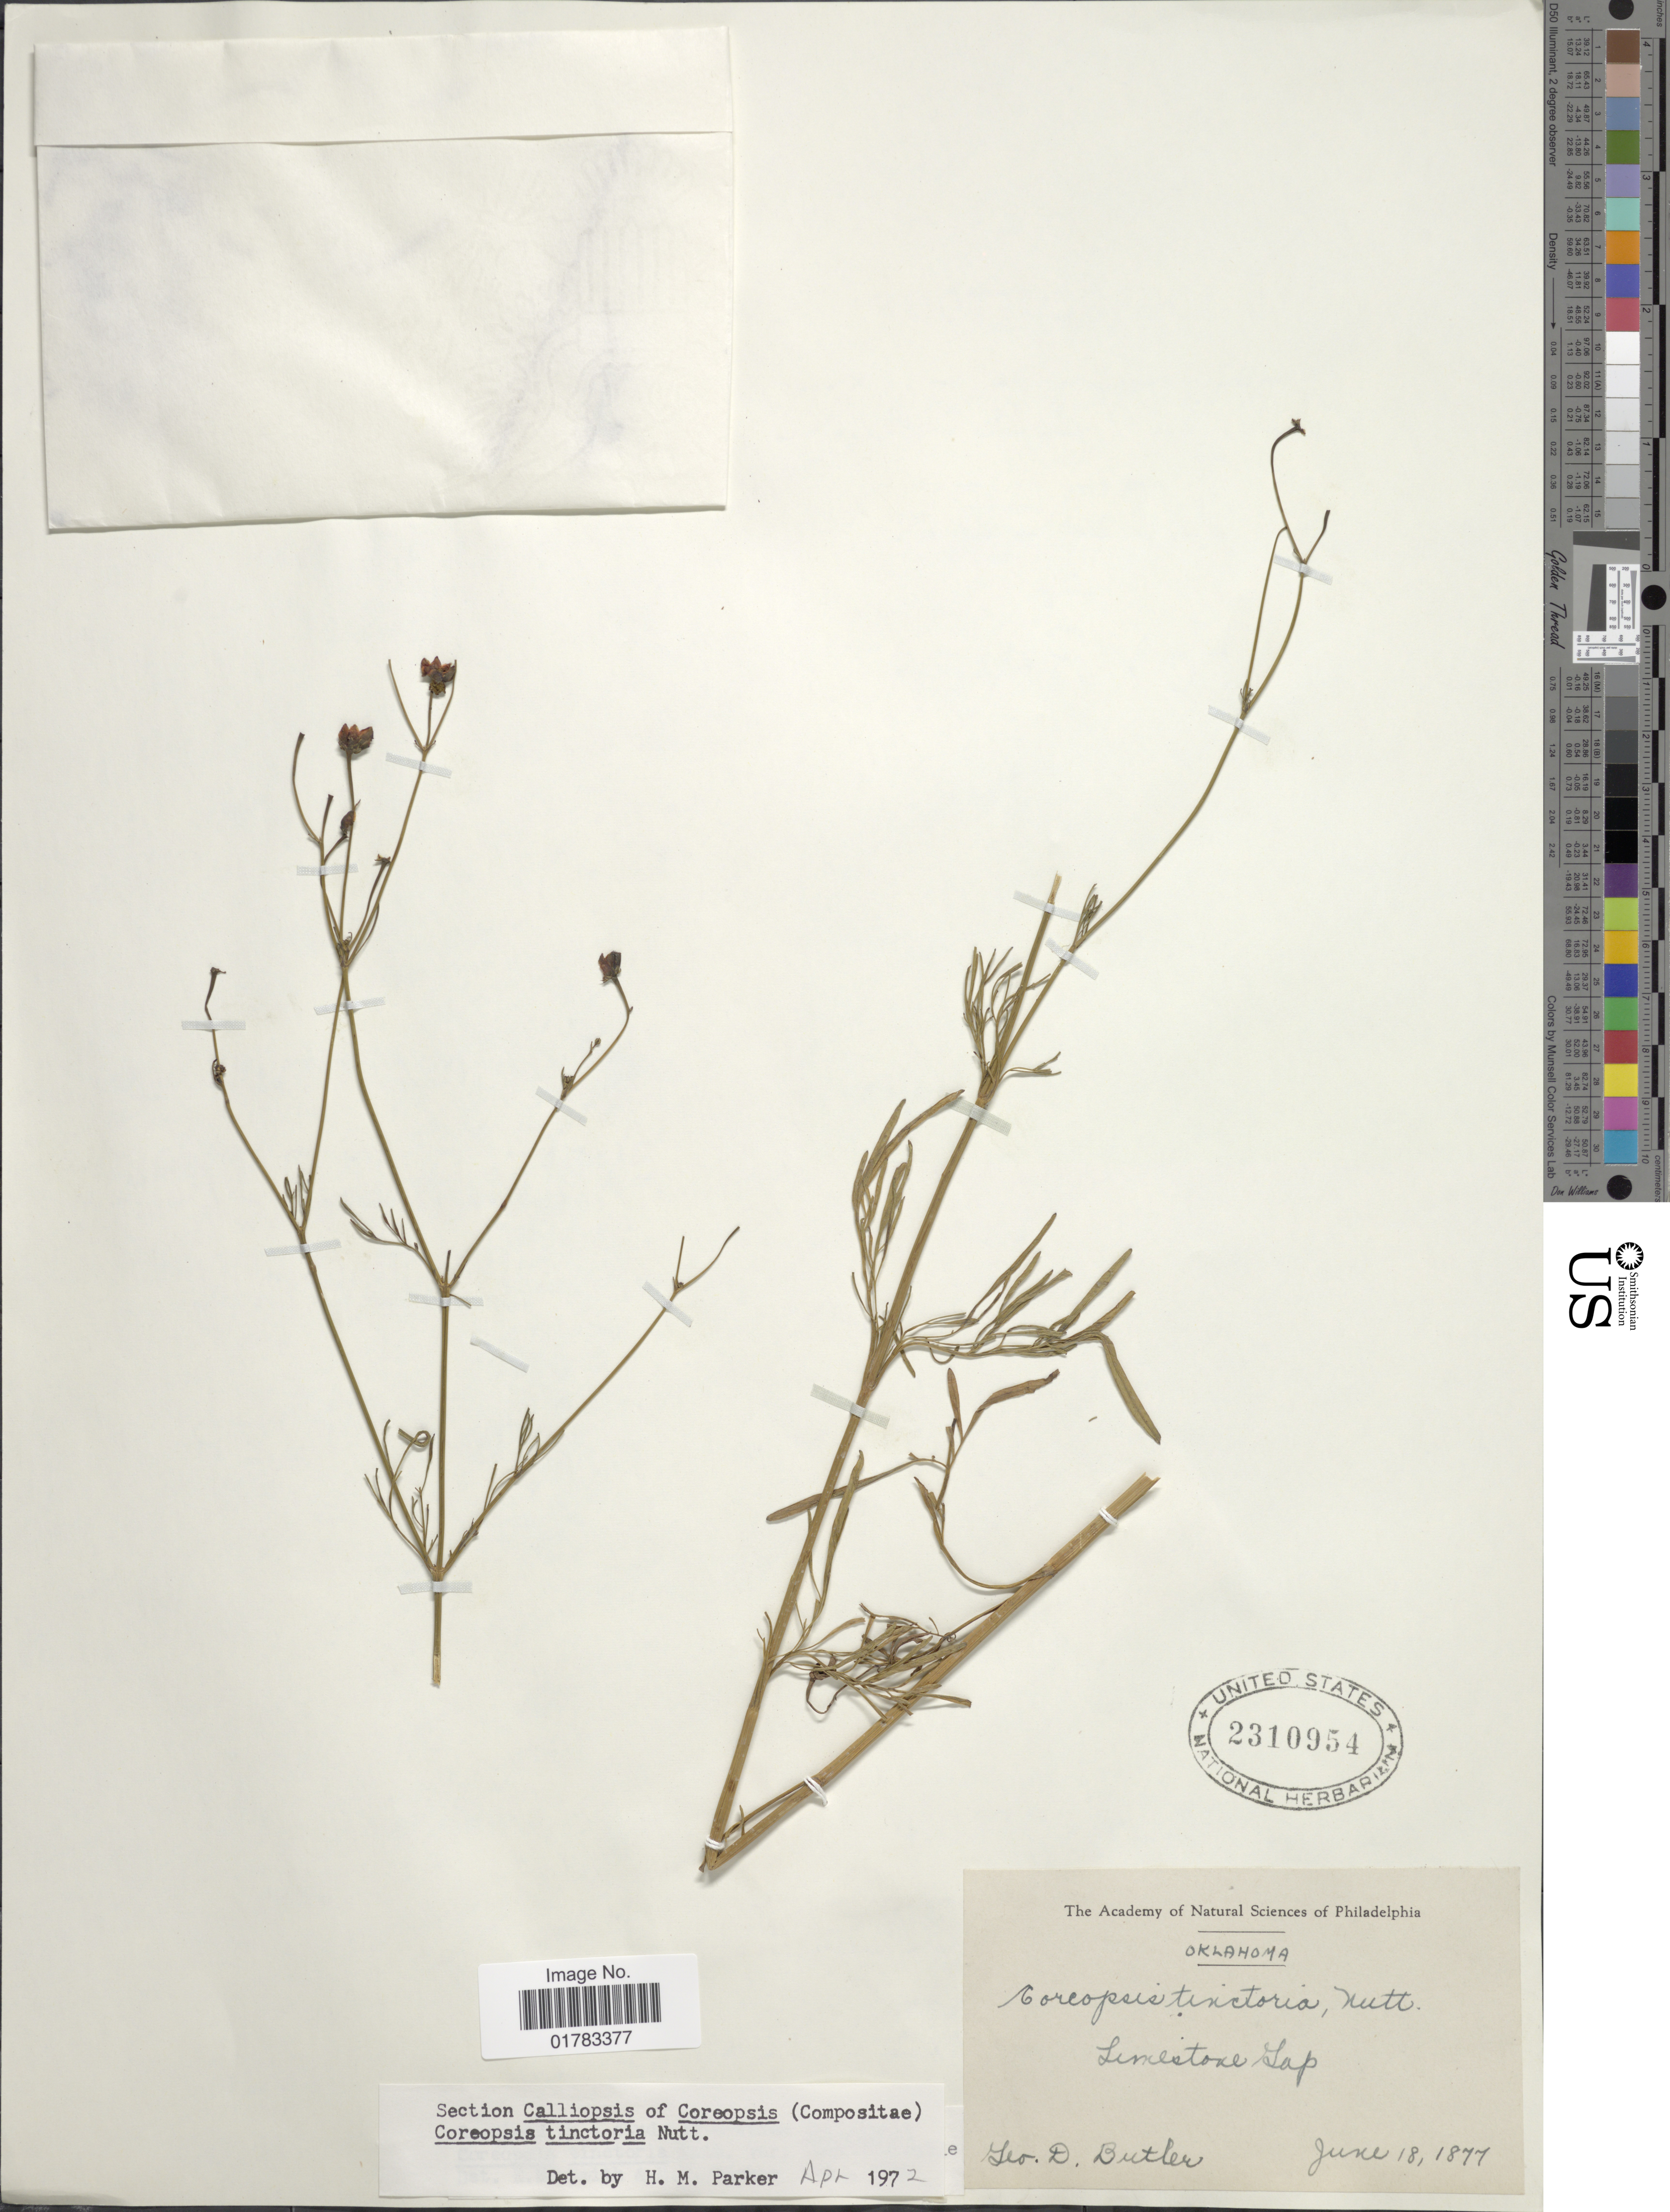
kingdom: Plantae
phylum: Tracheophyta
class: Magnoliopsida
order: Asterales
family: Asteraceae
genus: Coreopsis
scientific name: Coreopsis tinctoria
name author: Nutt.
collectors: G. D. Butler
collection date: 1877-06-18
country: United States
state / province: Oklahoma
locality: Limestone Gap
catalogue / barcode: US 2310954